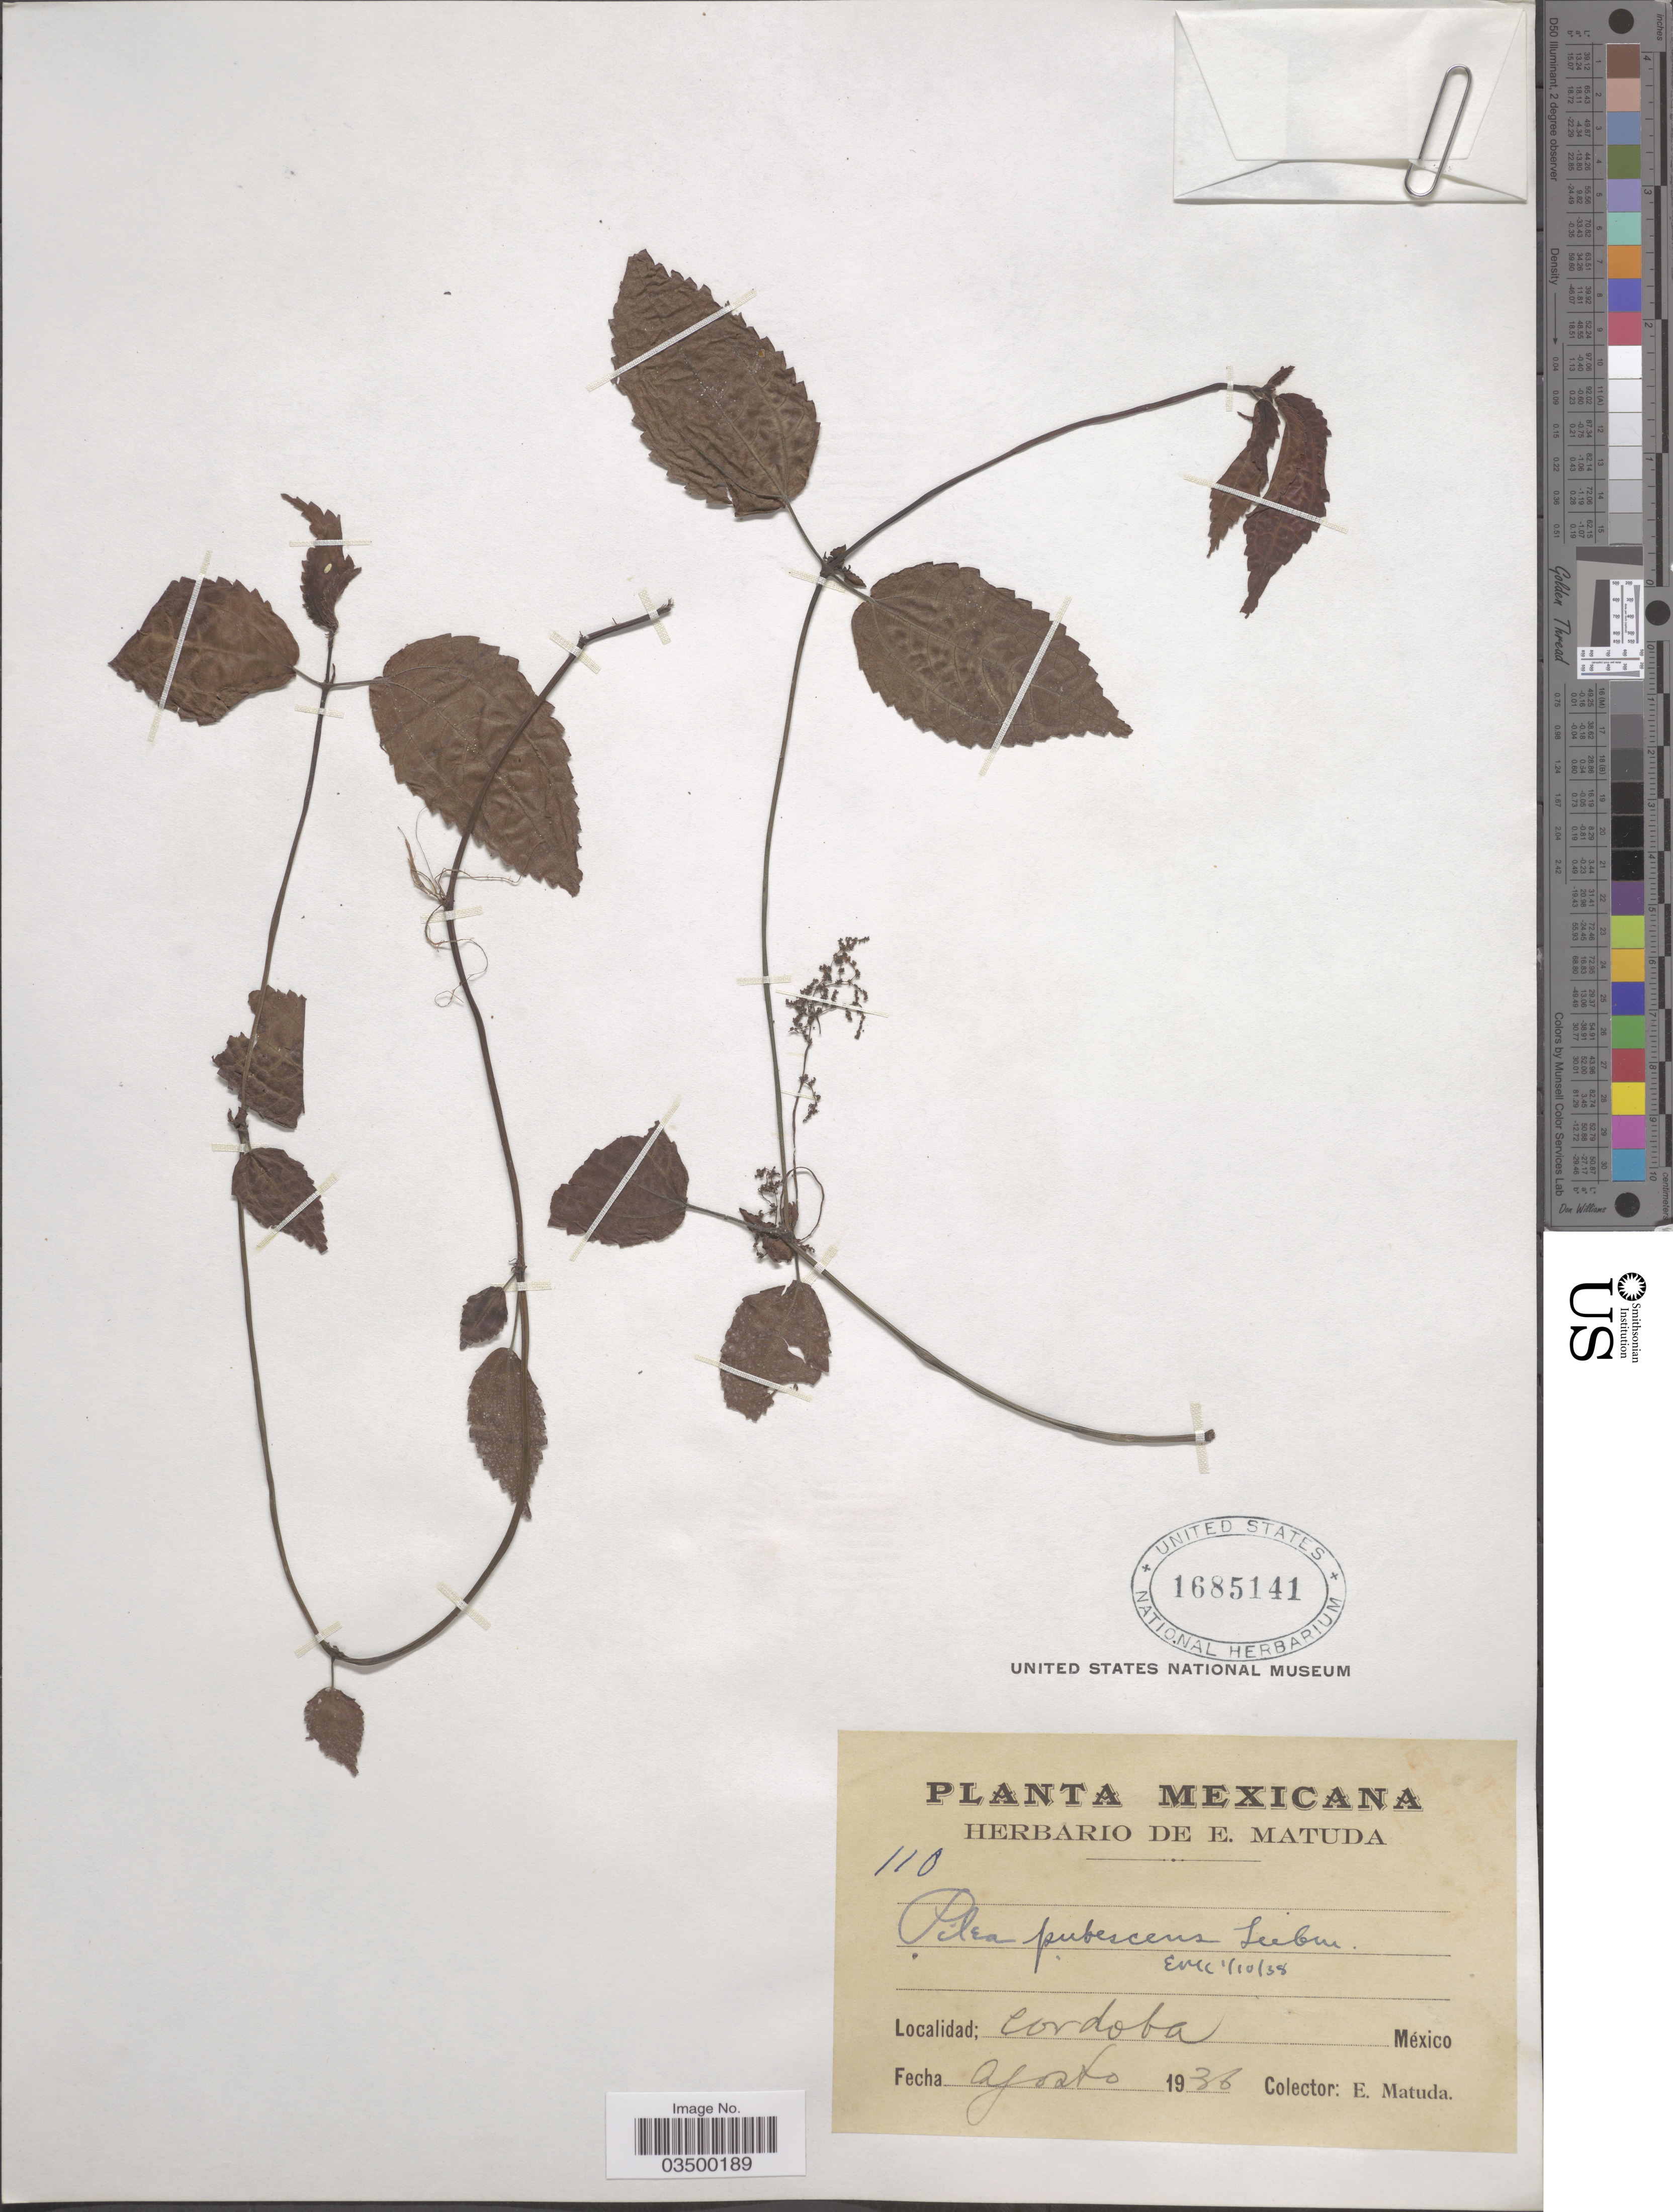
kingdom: Plantae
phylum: Tracheophyta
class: Magnoliopsida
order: Rosales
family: Urticaceae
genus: Pilea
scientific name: Pilea pubescens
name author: Liebm.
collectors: E. Matuda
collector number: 110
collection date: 1936-08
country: Mexico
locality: Cordoba.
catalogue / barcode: US 1685141